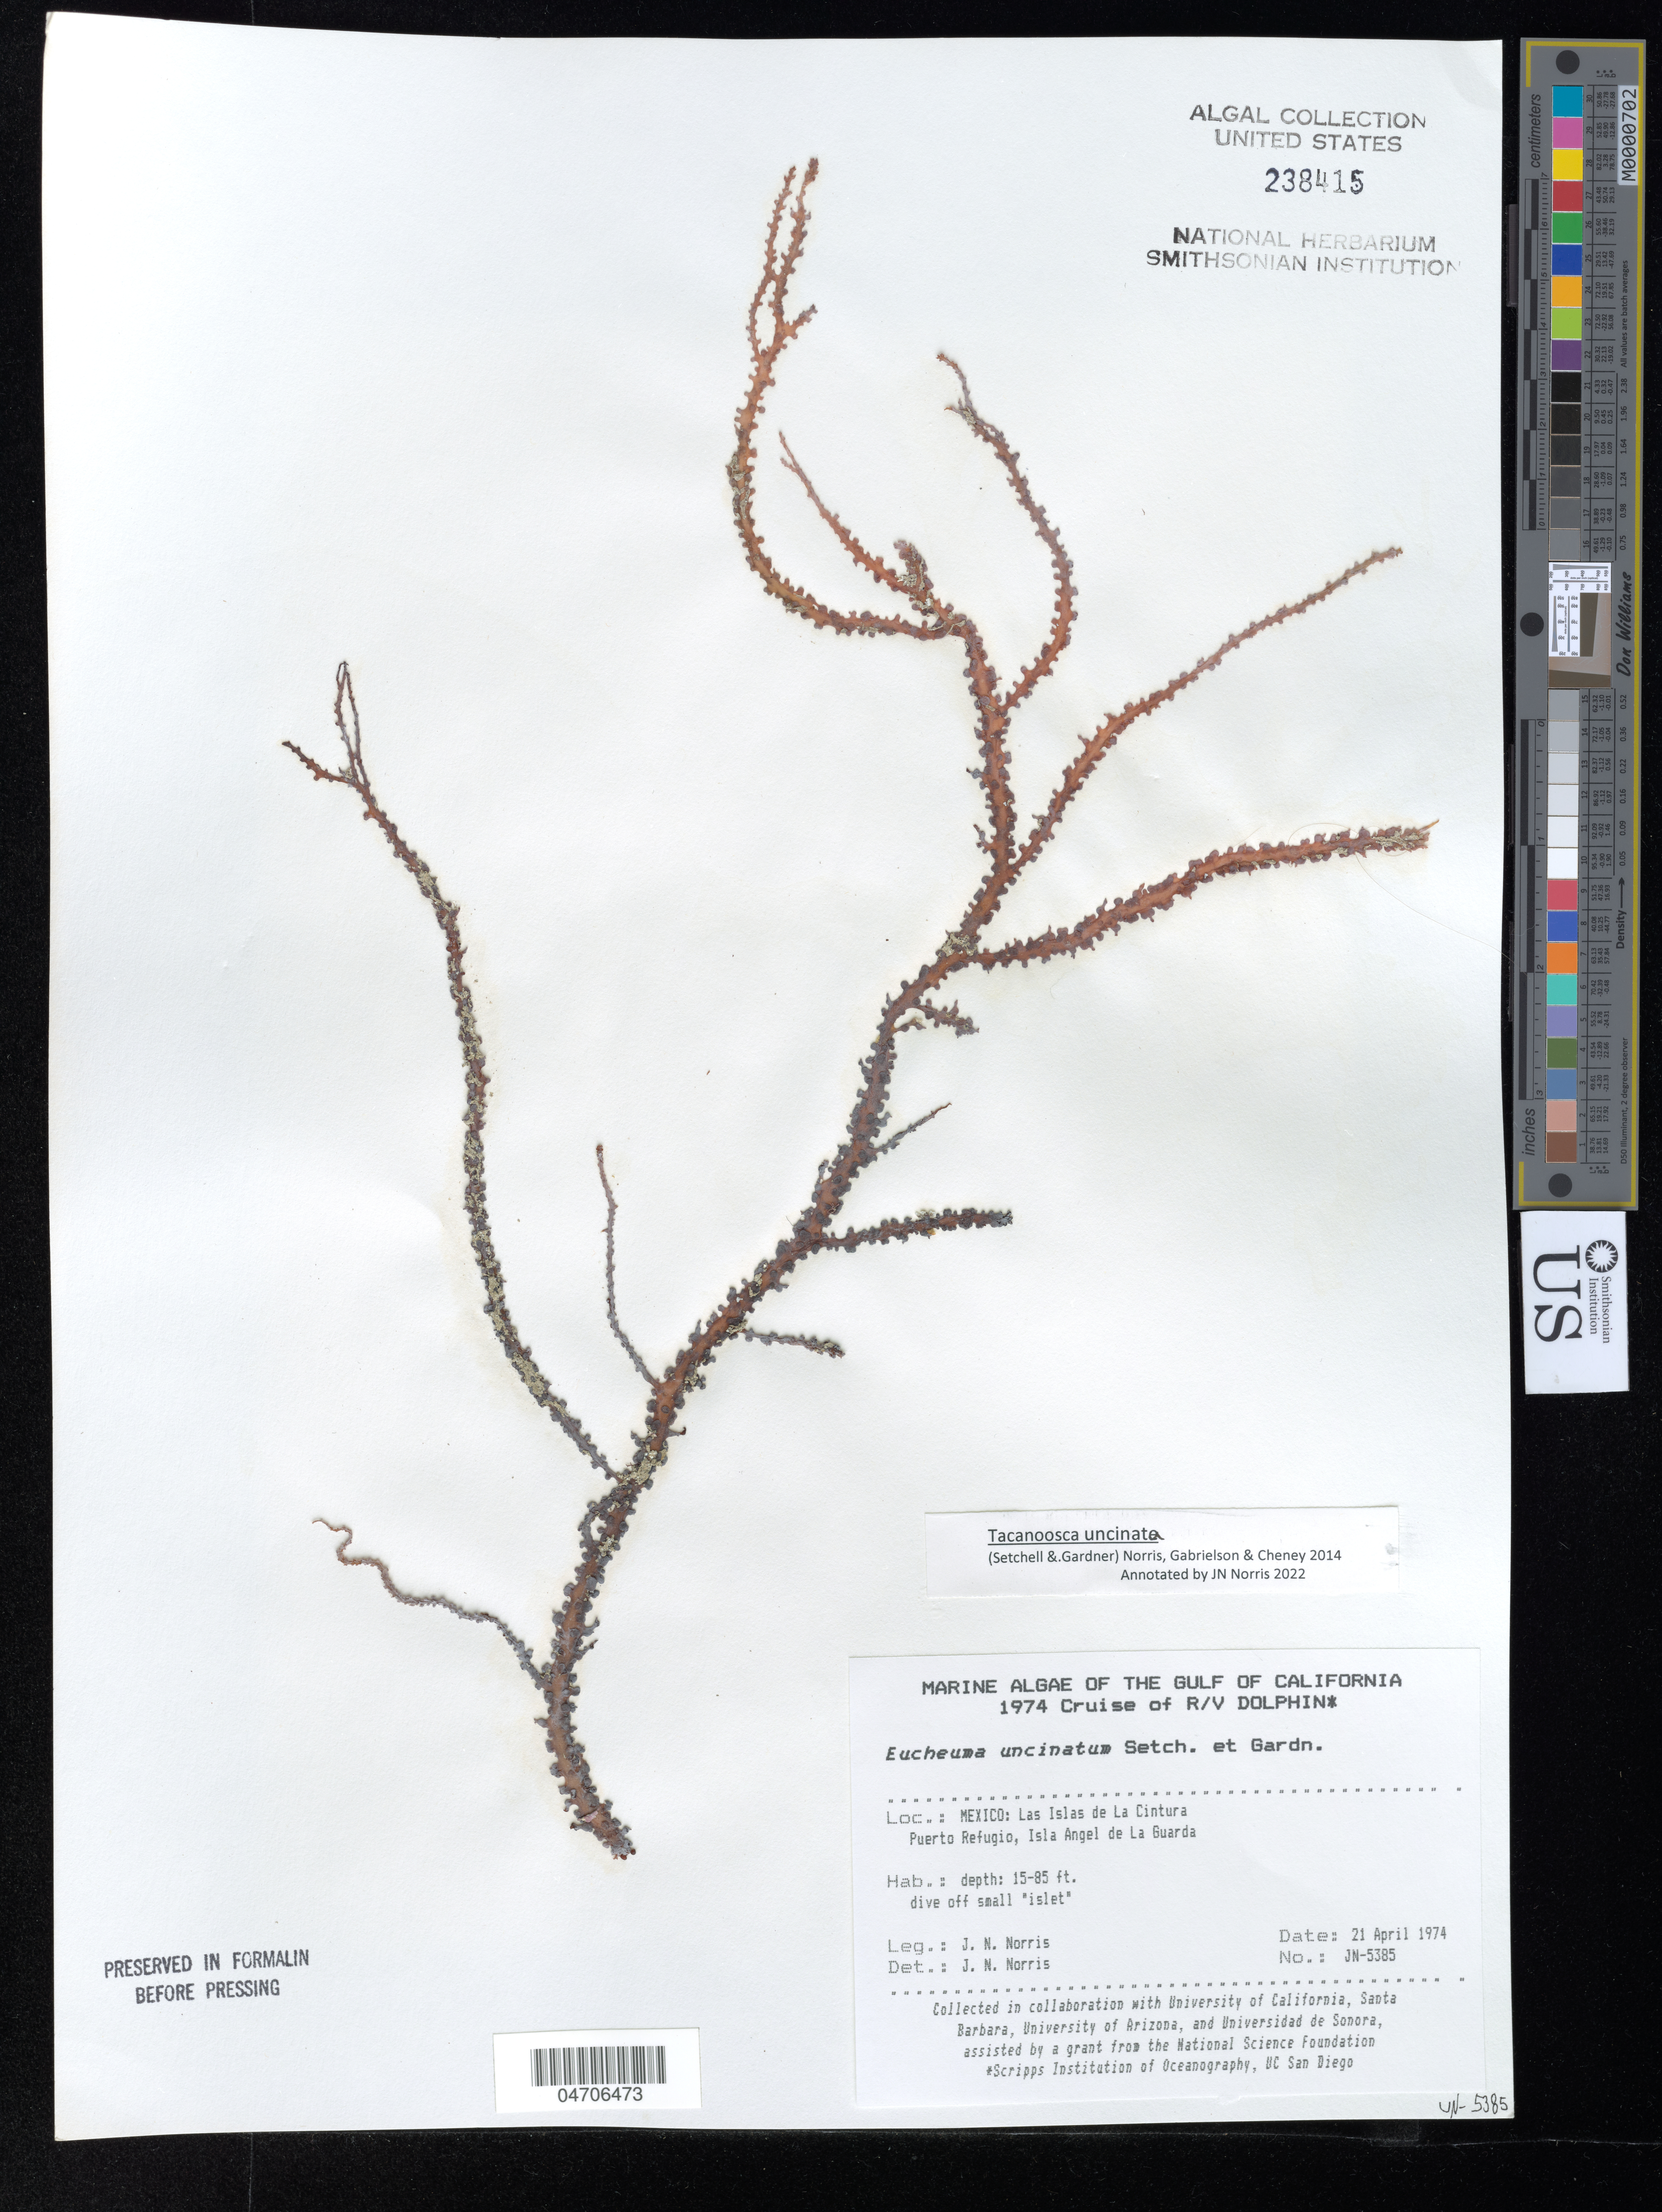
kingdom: Plantae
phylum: Rhodophyta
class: Florideophyceae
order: Gigartinales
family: Solieriaceae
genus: Tacanoosca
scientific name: Tacanoosca uncinata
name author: (Setchell & N.L. Gardner) J.N. Norris et al.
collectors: J. Norris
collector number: JN-5385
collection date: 1976-04-21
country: Mexico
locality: The Gulf of California. Las Islas de la Cintura. Puerto Refugio, Isla Angel de La Guarda.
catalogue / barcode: US 238415